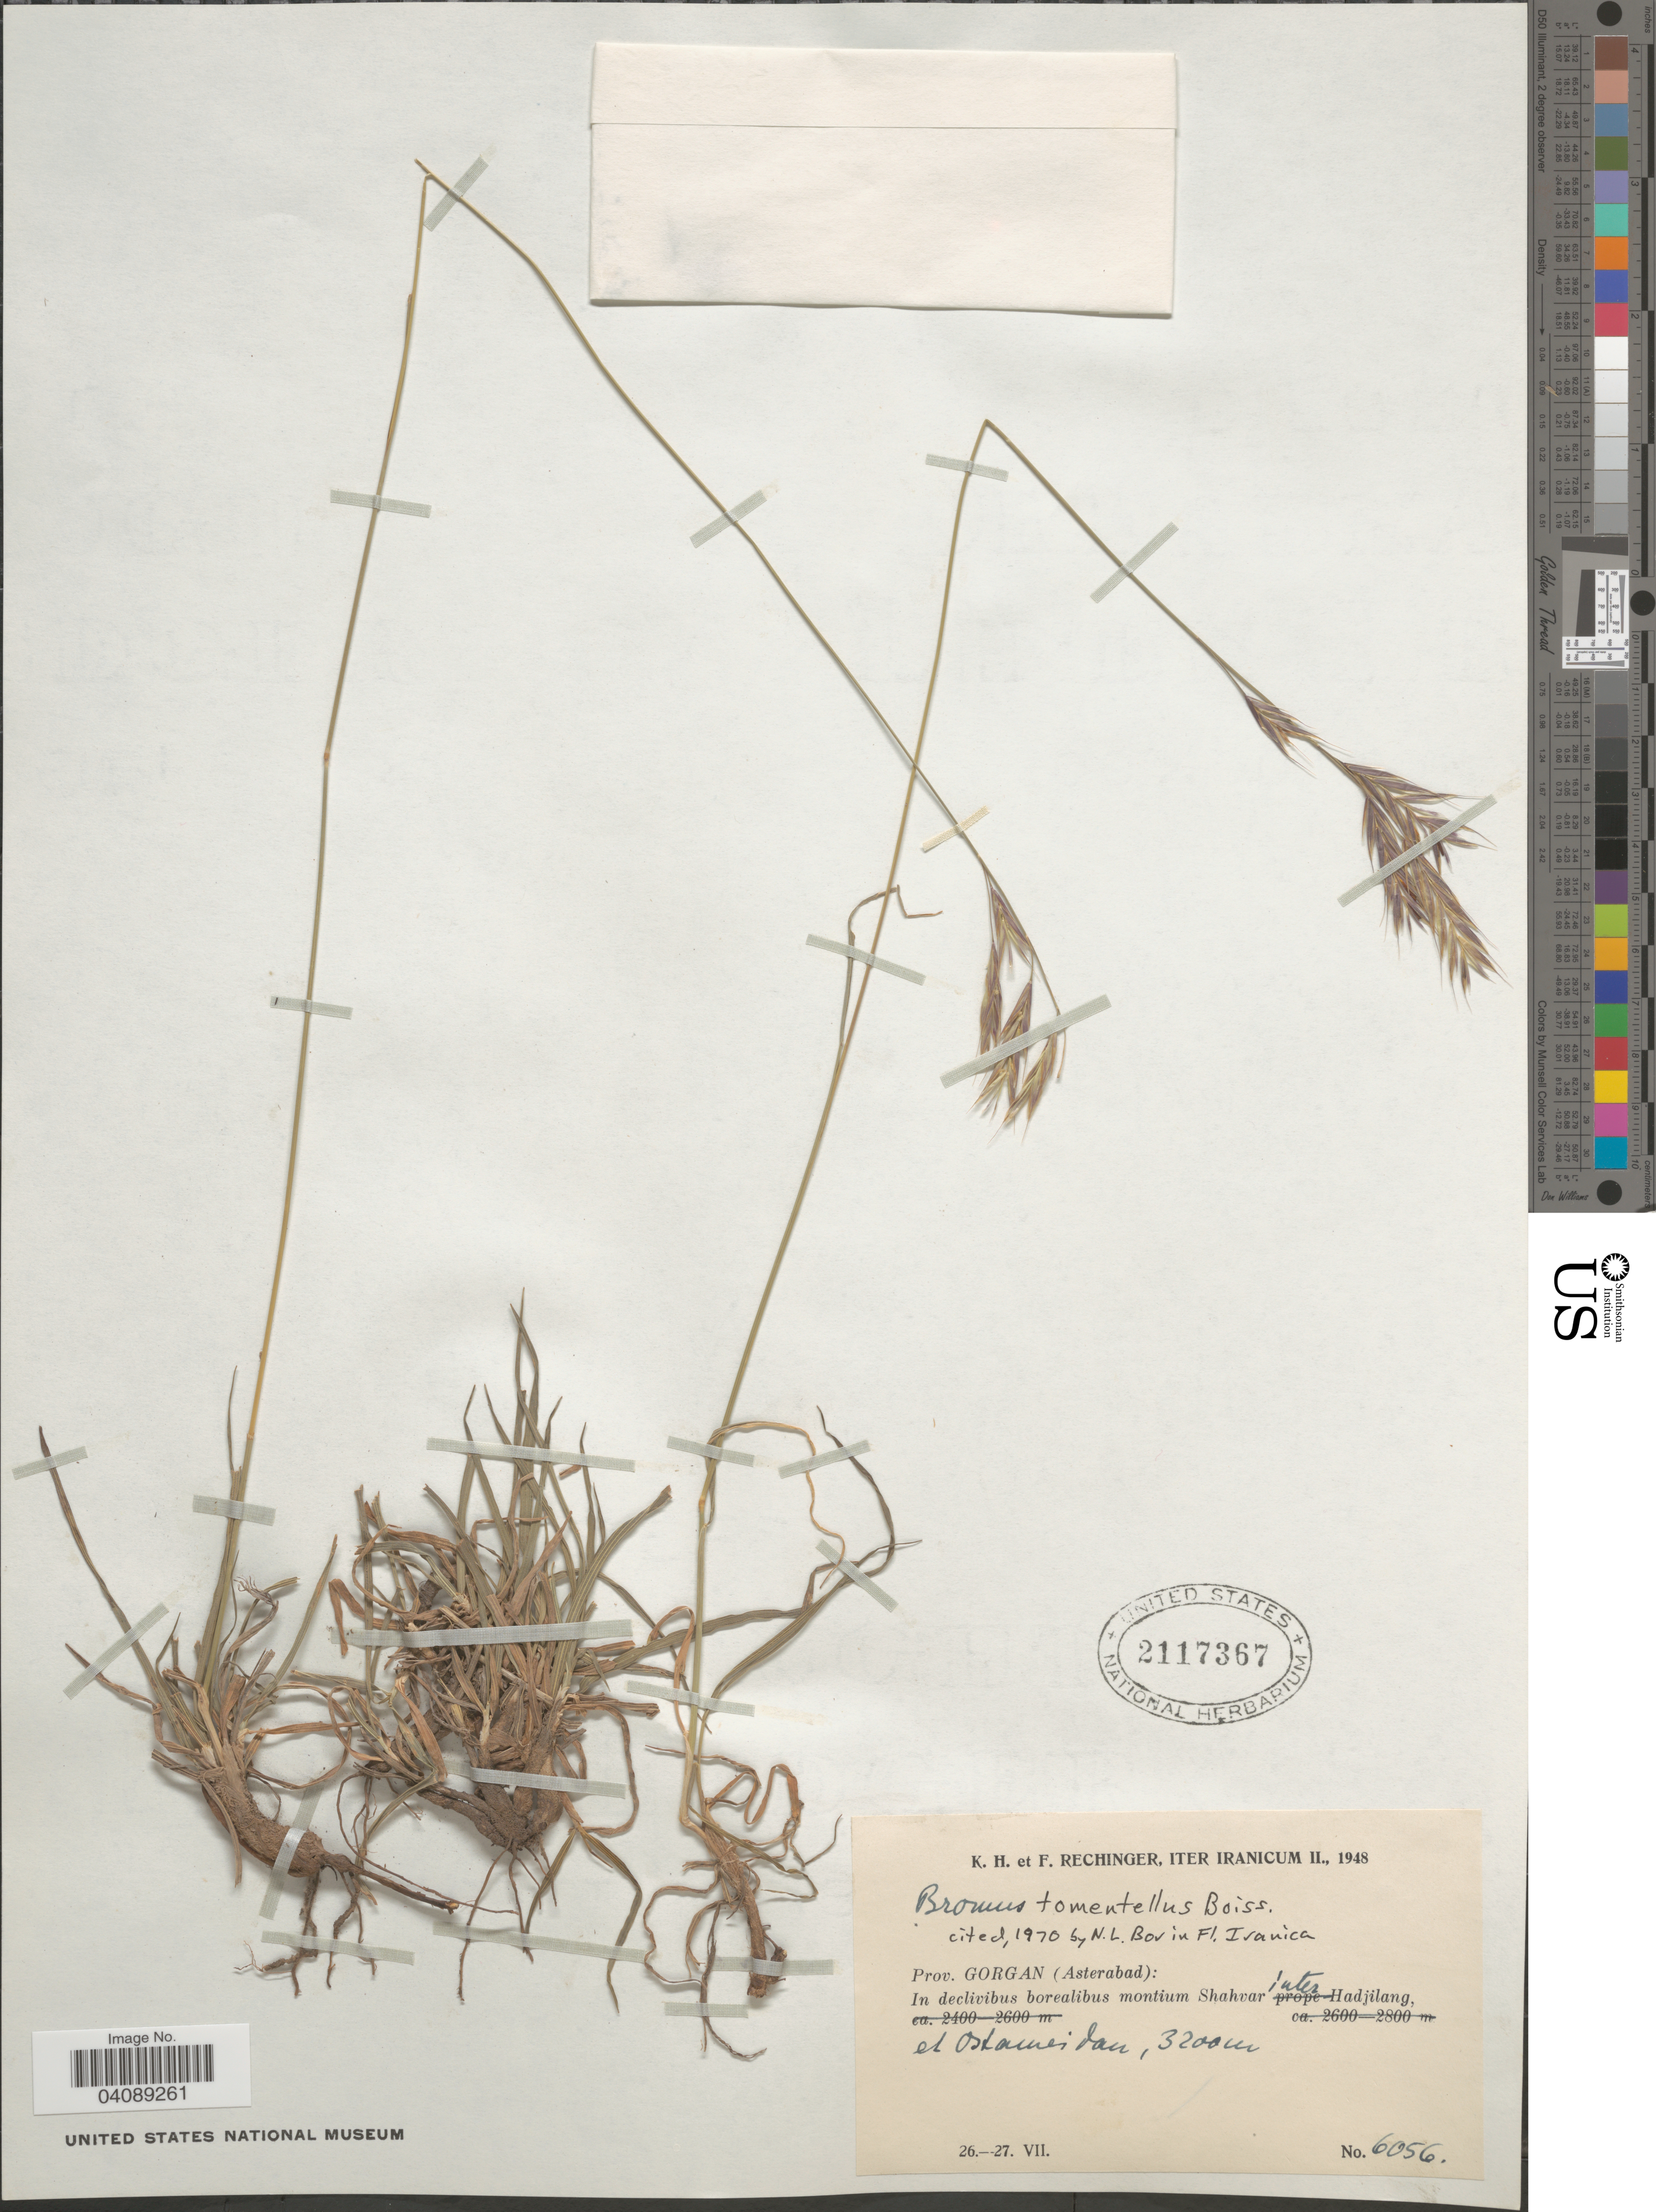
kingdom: Plantae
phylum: Tracheophyta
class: Liliopsida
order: Poales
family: Poaceae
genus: Bromus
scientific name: Bromus tomentellus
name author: Boiss.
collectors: K. H. Rechinger & F. Rechinger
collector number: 6056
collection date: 1948-07-26/1948-07-27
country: Iran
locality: Iter Iranicum II., 1948. Prov. Gorgan (Asterabad): In declivibus borealibus montium Shahvar inter Hadjilang, et Ostanvidan [interpreted].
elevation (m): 3200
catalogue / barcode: US 2117367